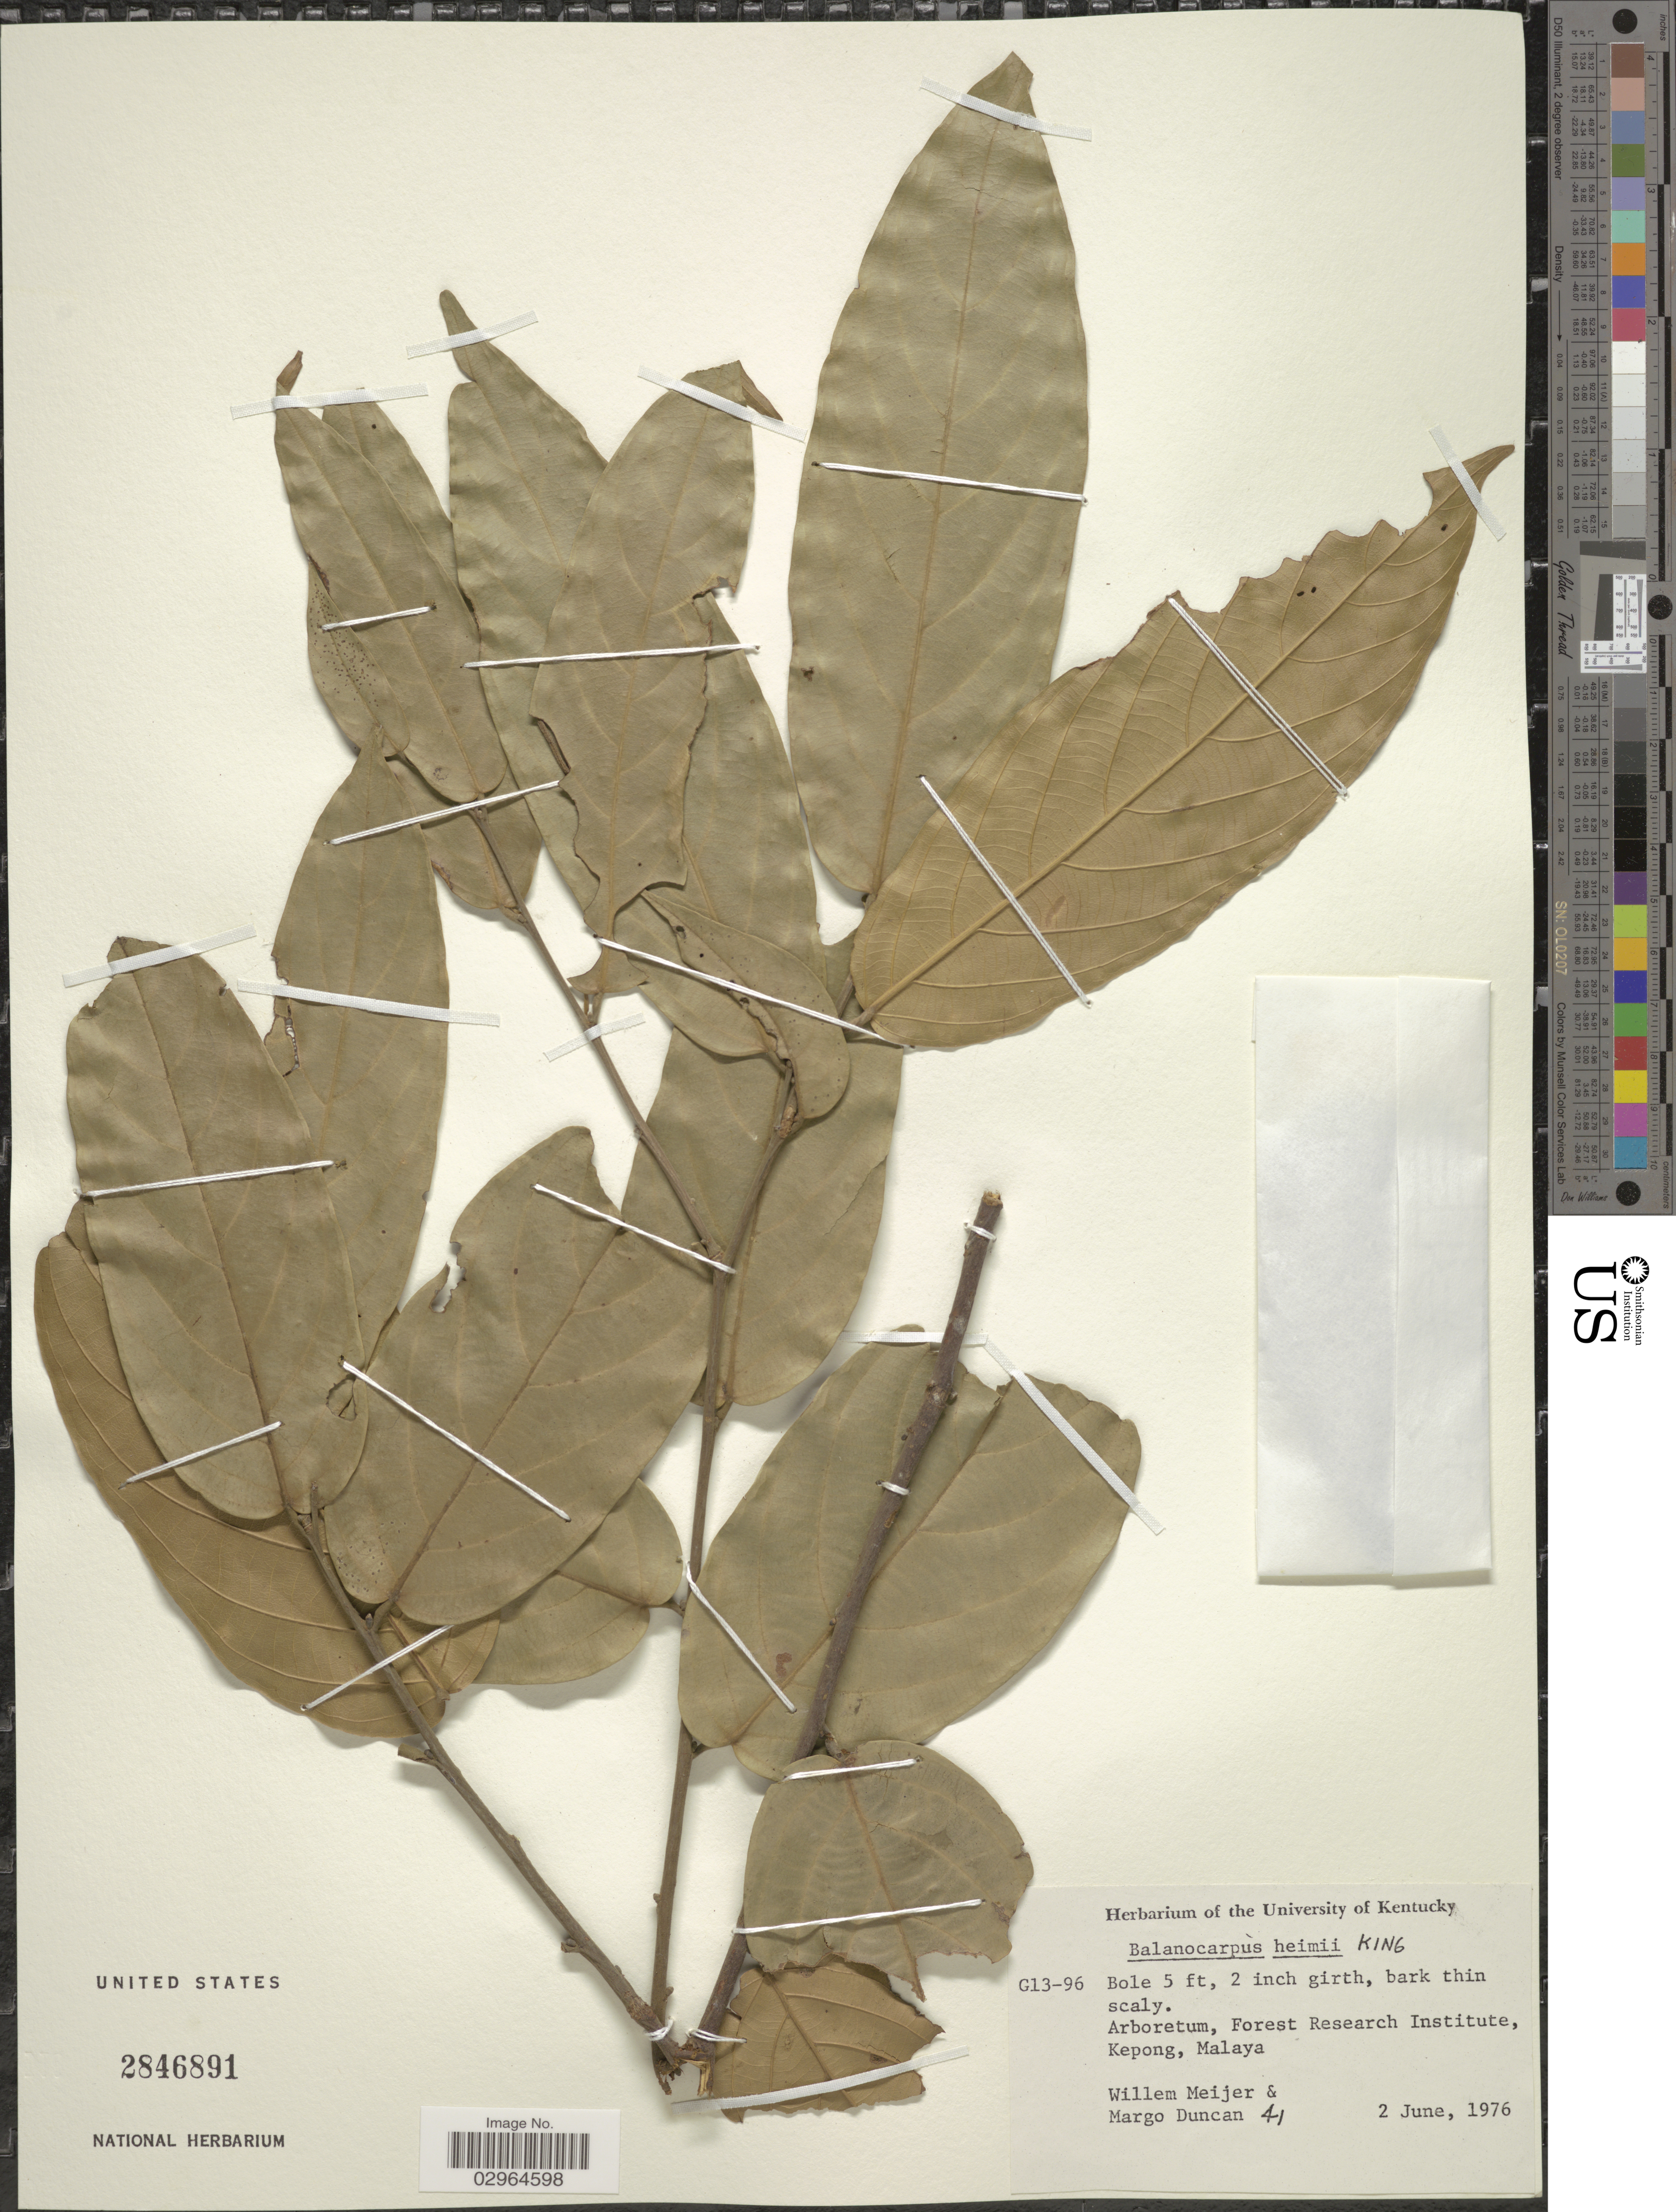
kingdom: Plantae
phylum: Tracheophyta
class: Magnoliopsida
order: Malvales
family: Dipterocarpaceae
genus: Neobalanocarpus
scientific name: Neobalanocarpus heimii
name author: (King) P.S. Ashton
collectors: W. Meijer & M. Duncan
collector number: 41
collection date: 1976-06-02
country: Malaysia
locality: Arboretum, Forest Research Institute, Kepong, Malaya.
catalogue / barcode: US 2846891